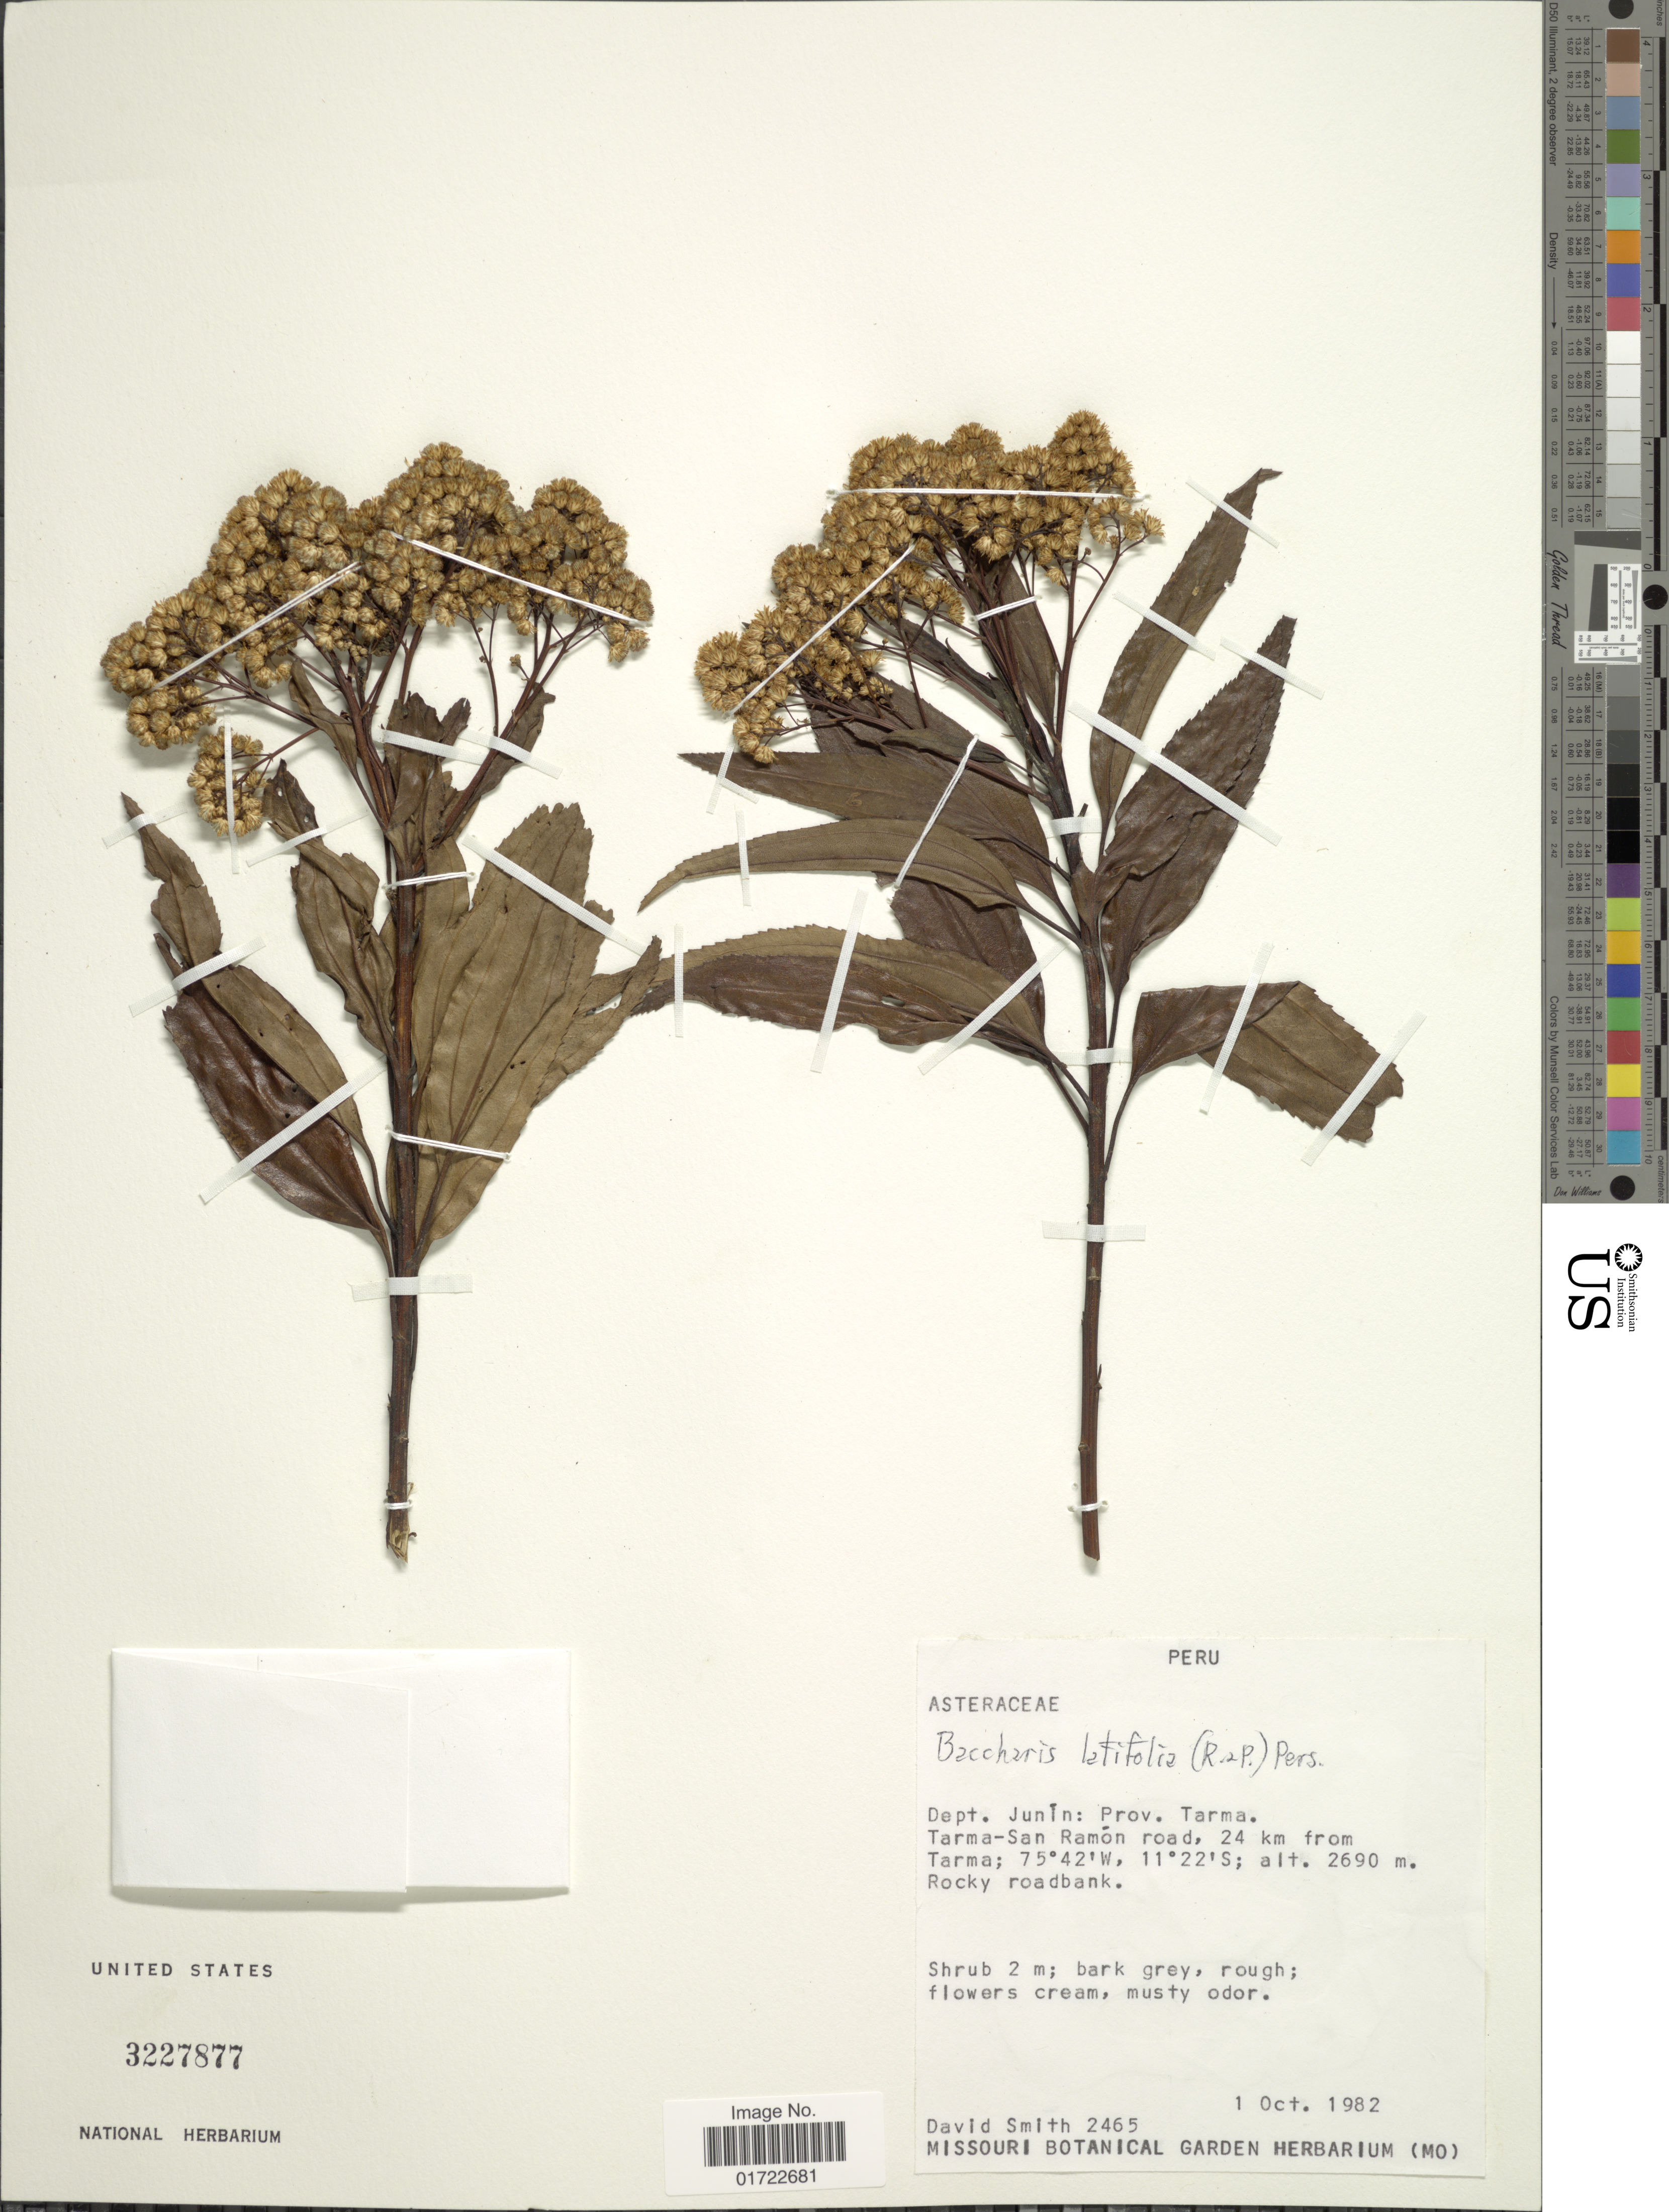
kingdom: Plantae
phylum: Tracheophyta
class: Magnoliopsida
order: Asterales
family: Asteraceae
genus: Baccharis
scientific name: Baccharis latifolia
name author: (Ruiz & Pav.) Pers.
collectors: D. Smith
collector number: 2465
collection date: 1982-10-01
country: Peru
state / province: Junín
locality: Dept. Junín: Prov. Tarma, Tarma-San Ramón road, 24 km from Tarma.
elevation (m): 2690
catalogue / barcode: US 3227877